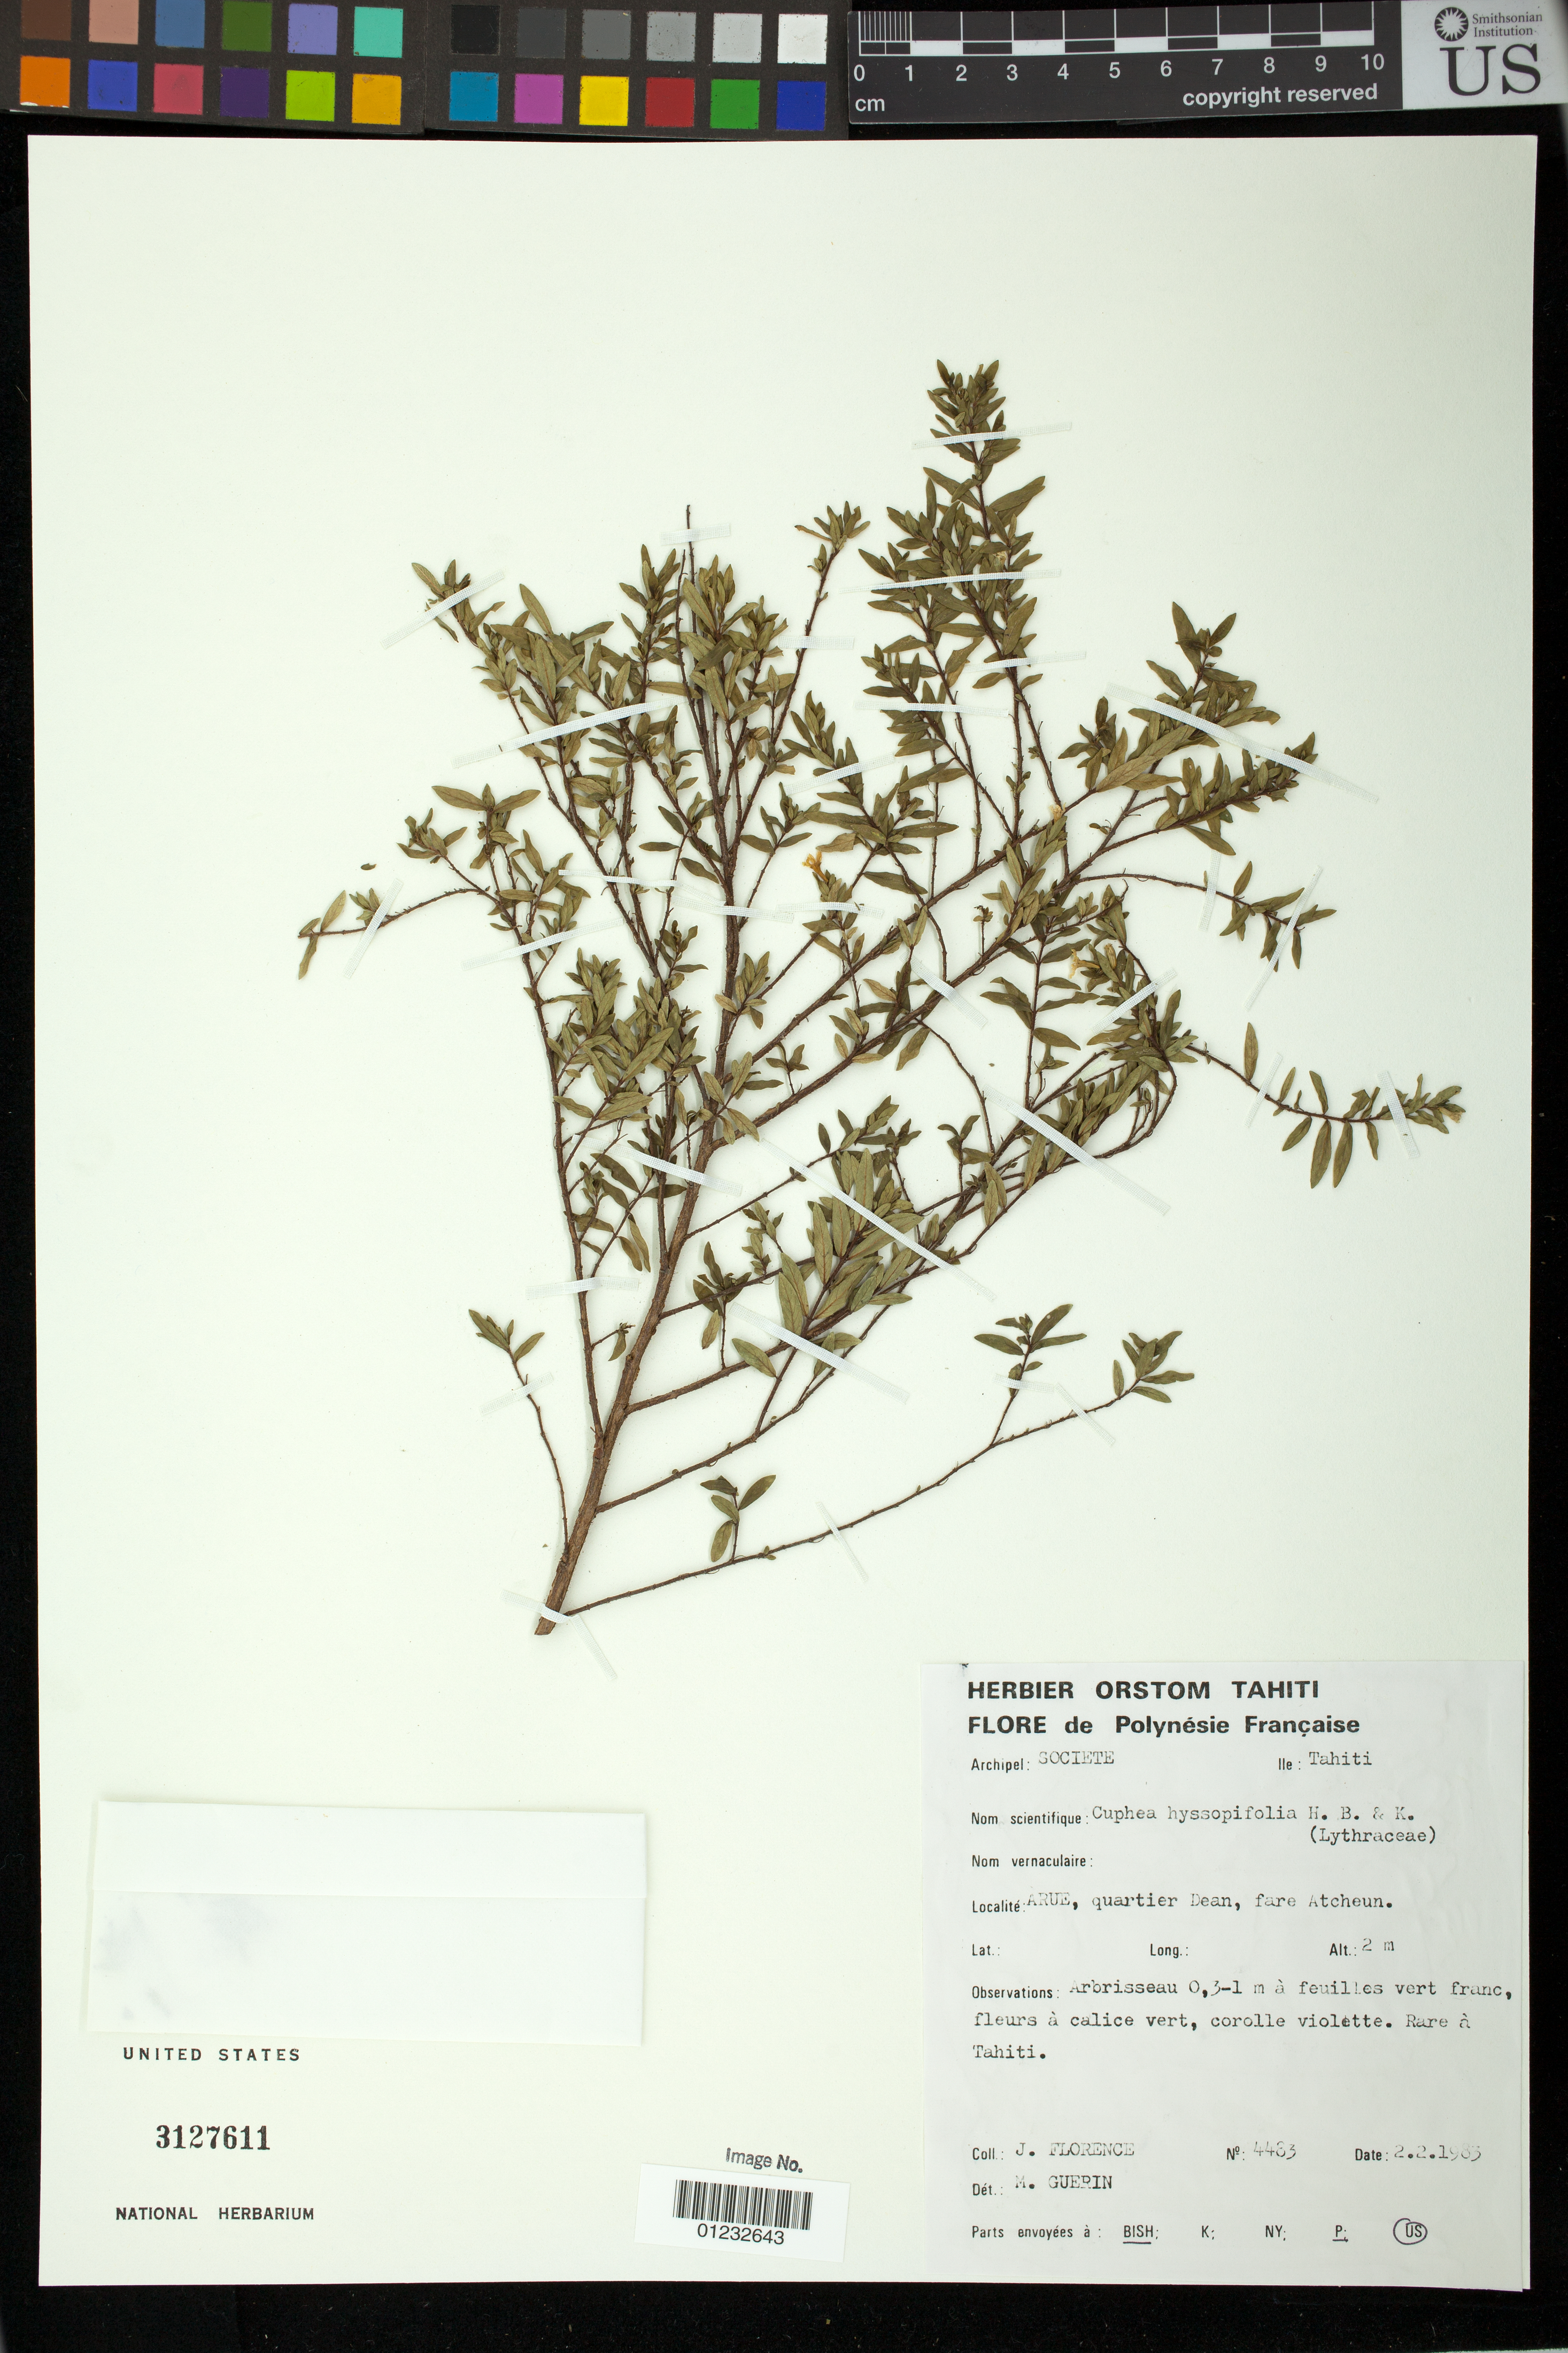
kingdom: Plantae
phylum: Tracheophyta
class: Magnoliopsida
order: Myrtales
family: Lythraceae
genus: Cuphea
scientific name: Cuphea hyssopifolia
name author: Kunth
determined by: Guérin, J. B. X.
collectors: J. Florence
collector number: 4483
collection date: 1983-02-02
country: French Polynesia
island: Tahiti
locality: Arue, quartier Dean, fare Atcheun.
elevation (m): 2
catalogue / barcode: US 3127611